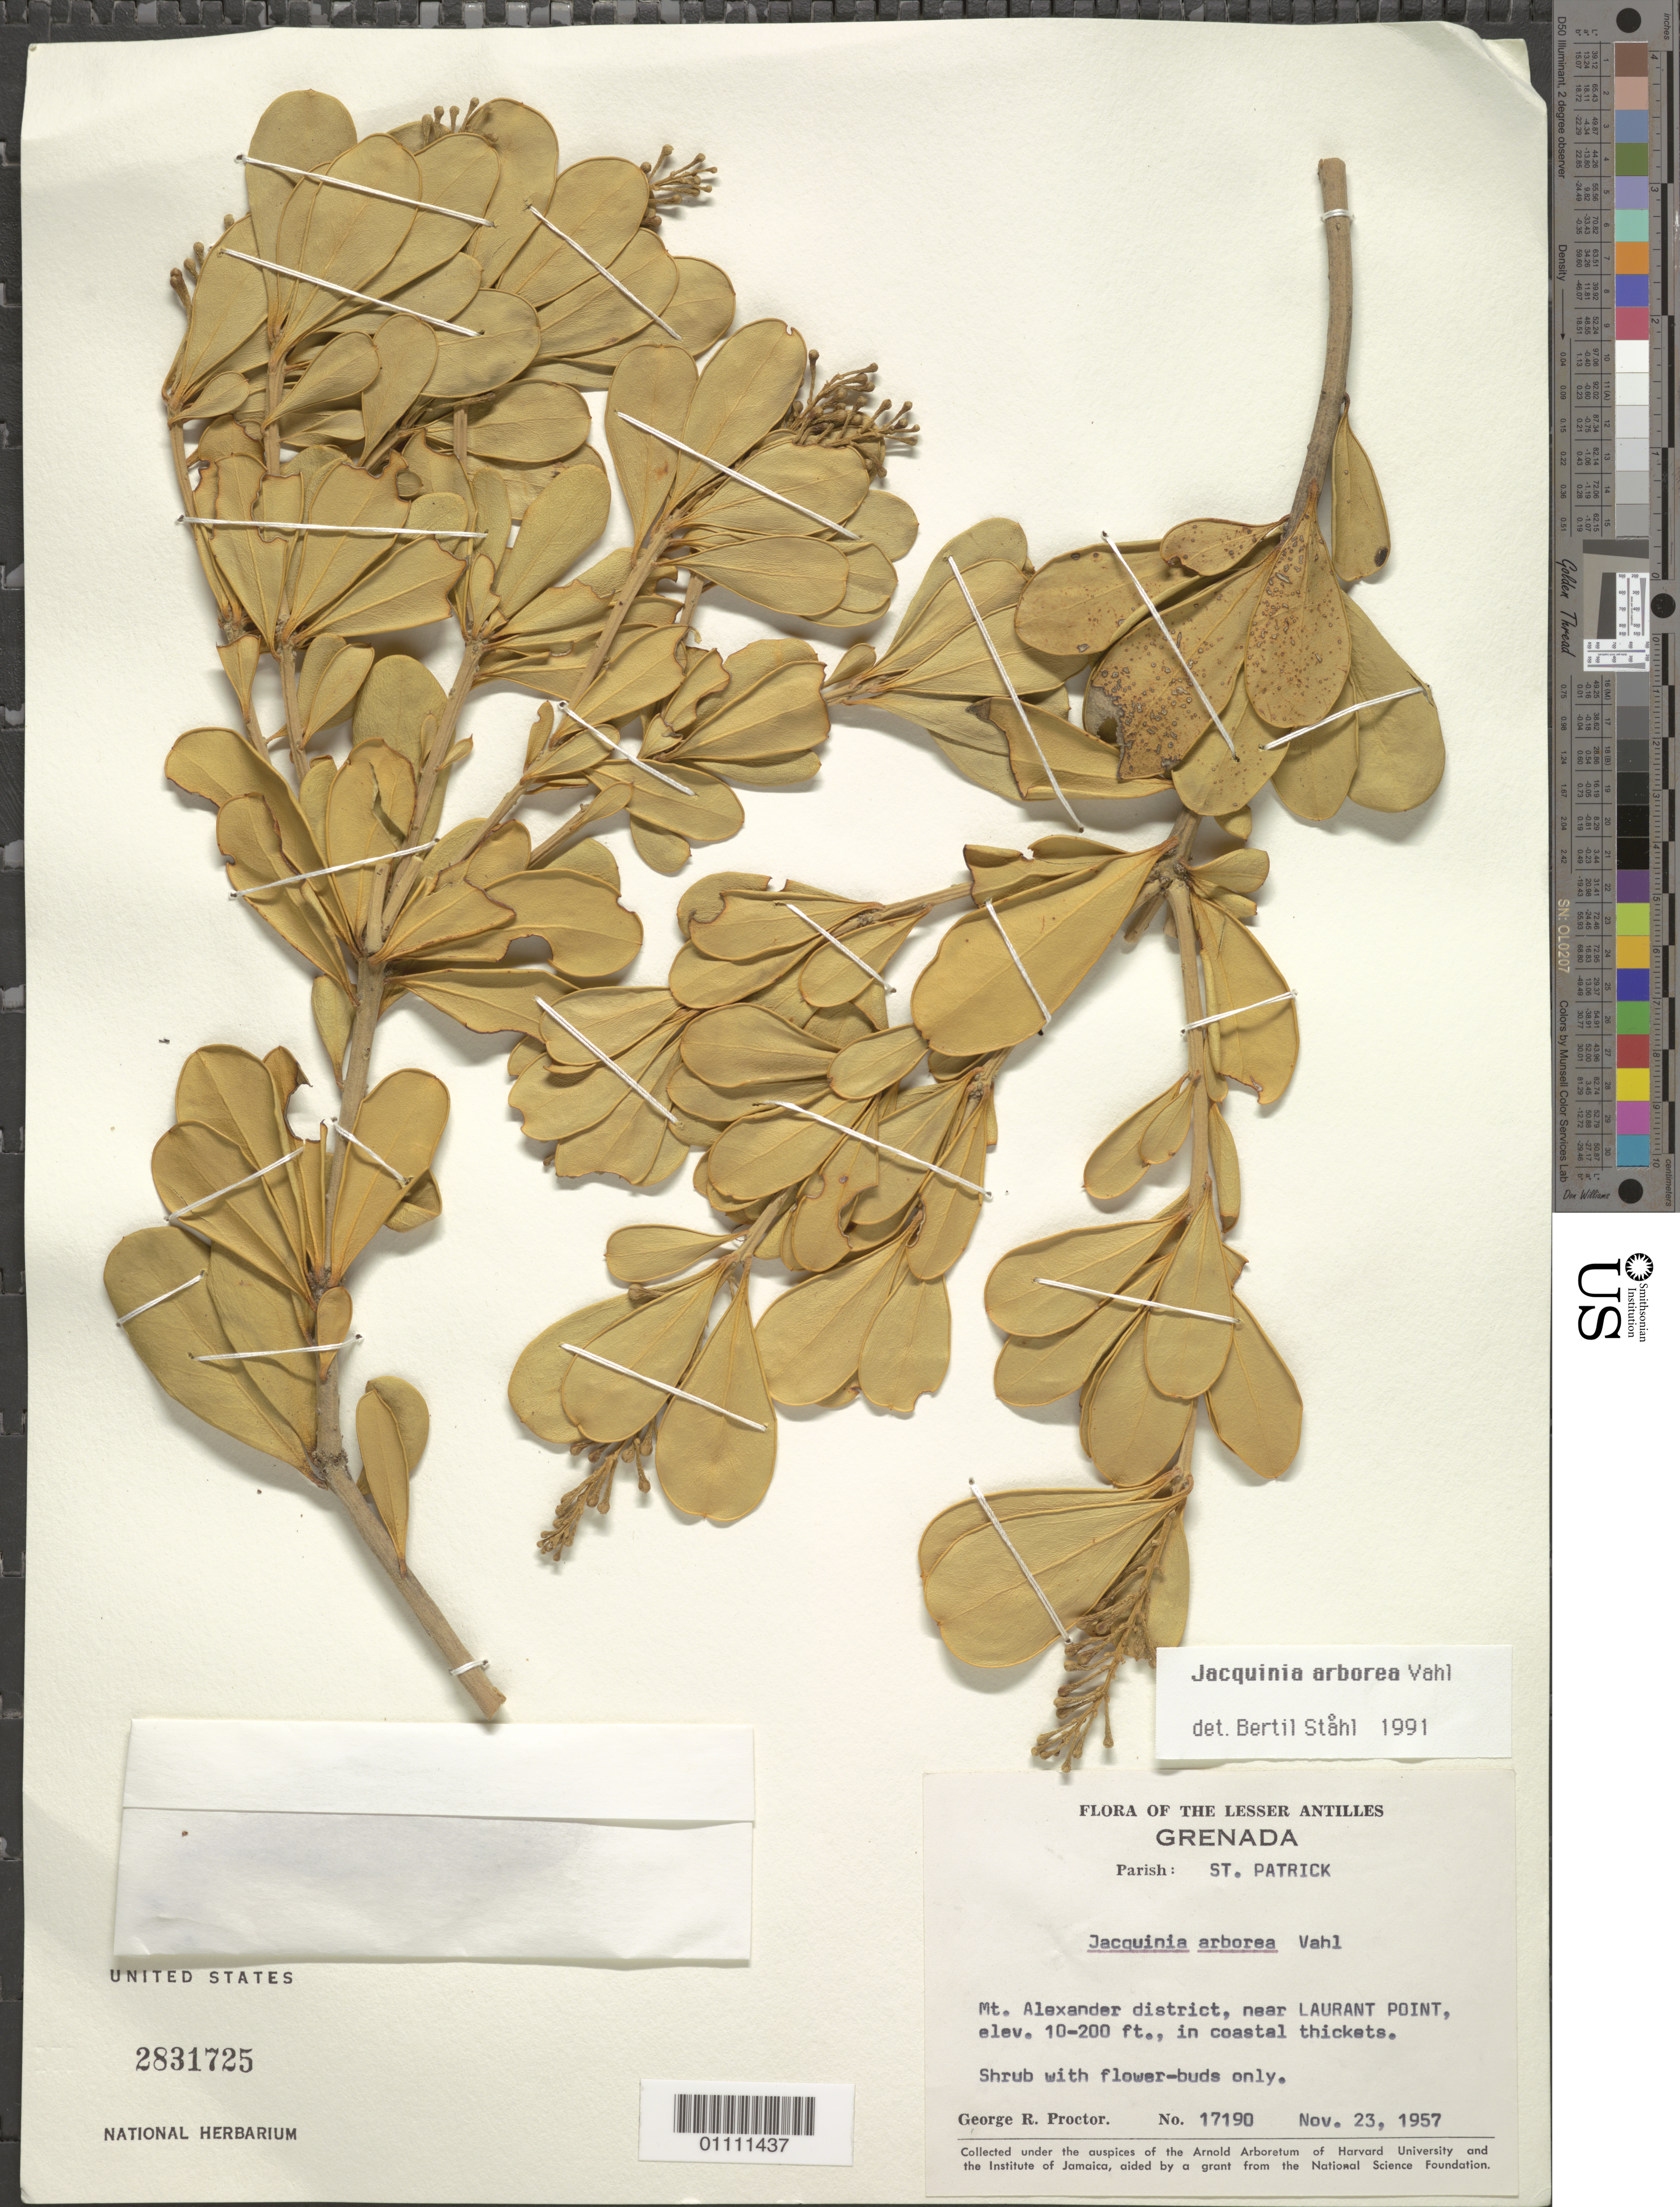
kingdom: Plantae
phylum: Tracheophyta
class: Magnoliopsida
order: Ericales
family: Primulaceae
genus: Jacquinia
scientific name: Jacquinia arborea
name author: Vahl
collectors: G. R. Proctor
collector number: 17190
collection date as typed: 23 Nov 1957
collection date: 1957-11-23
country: Grenada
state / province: Saint Patrick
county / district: Mt. Alexander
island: Grenada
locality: Near Laurant Point, in coastal thickets.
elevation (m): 3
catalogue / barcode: US 2831725